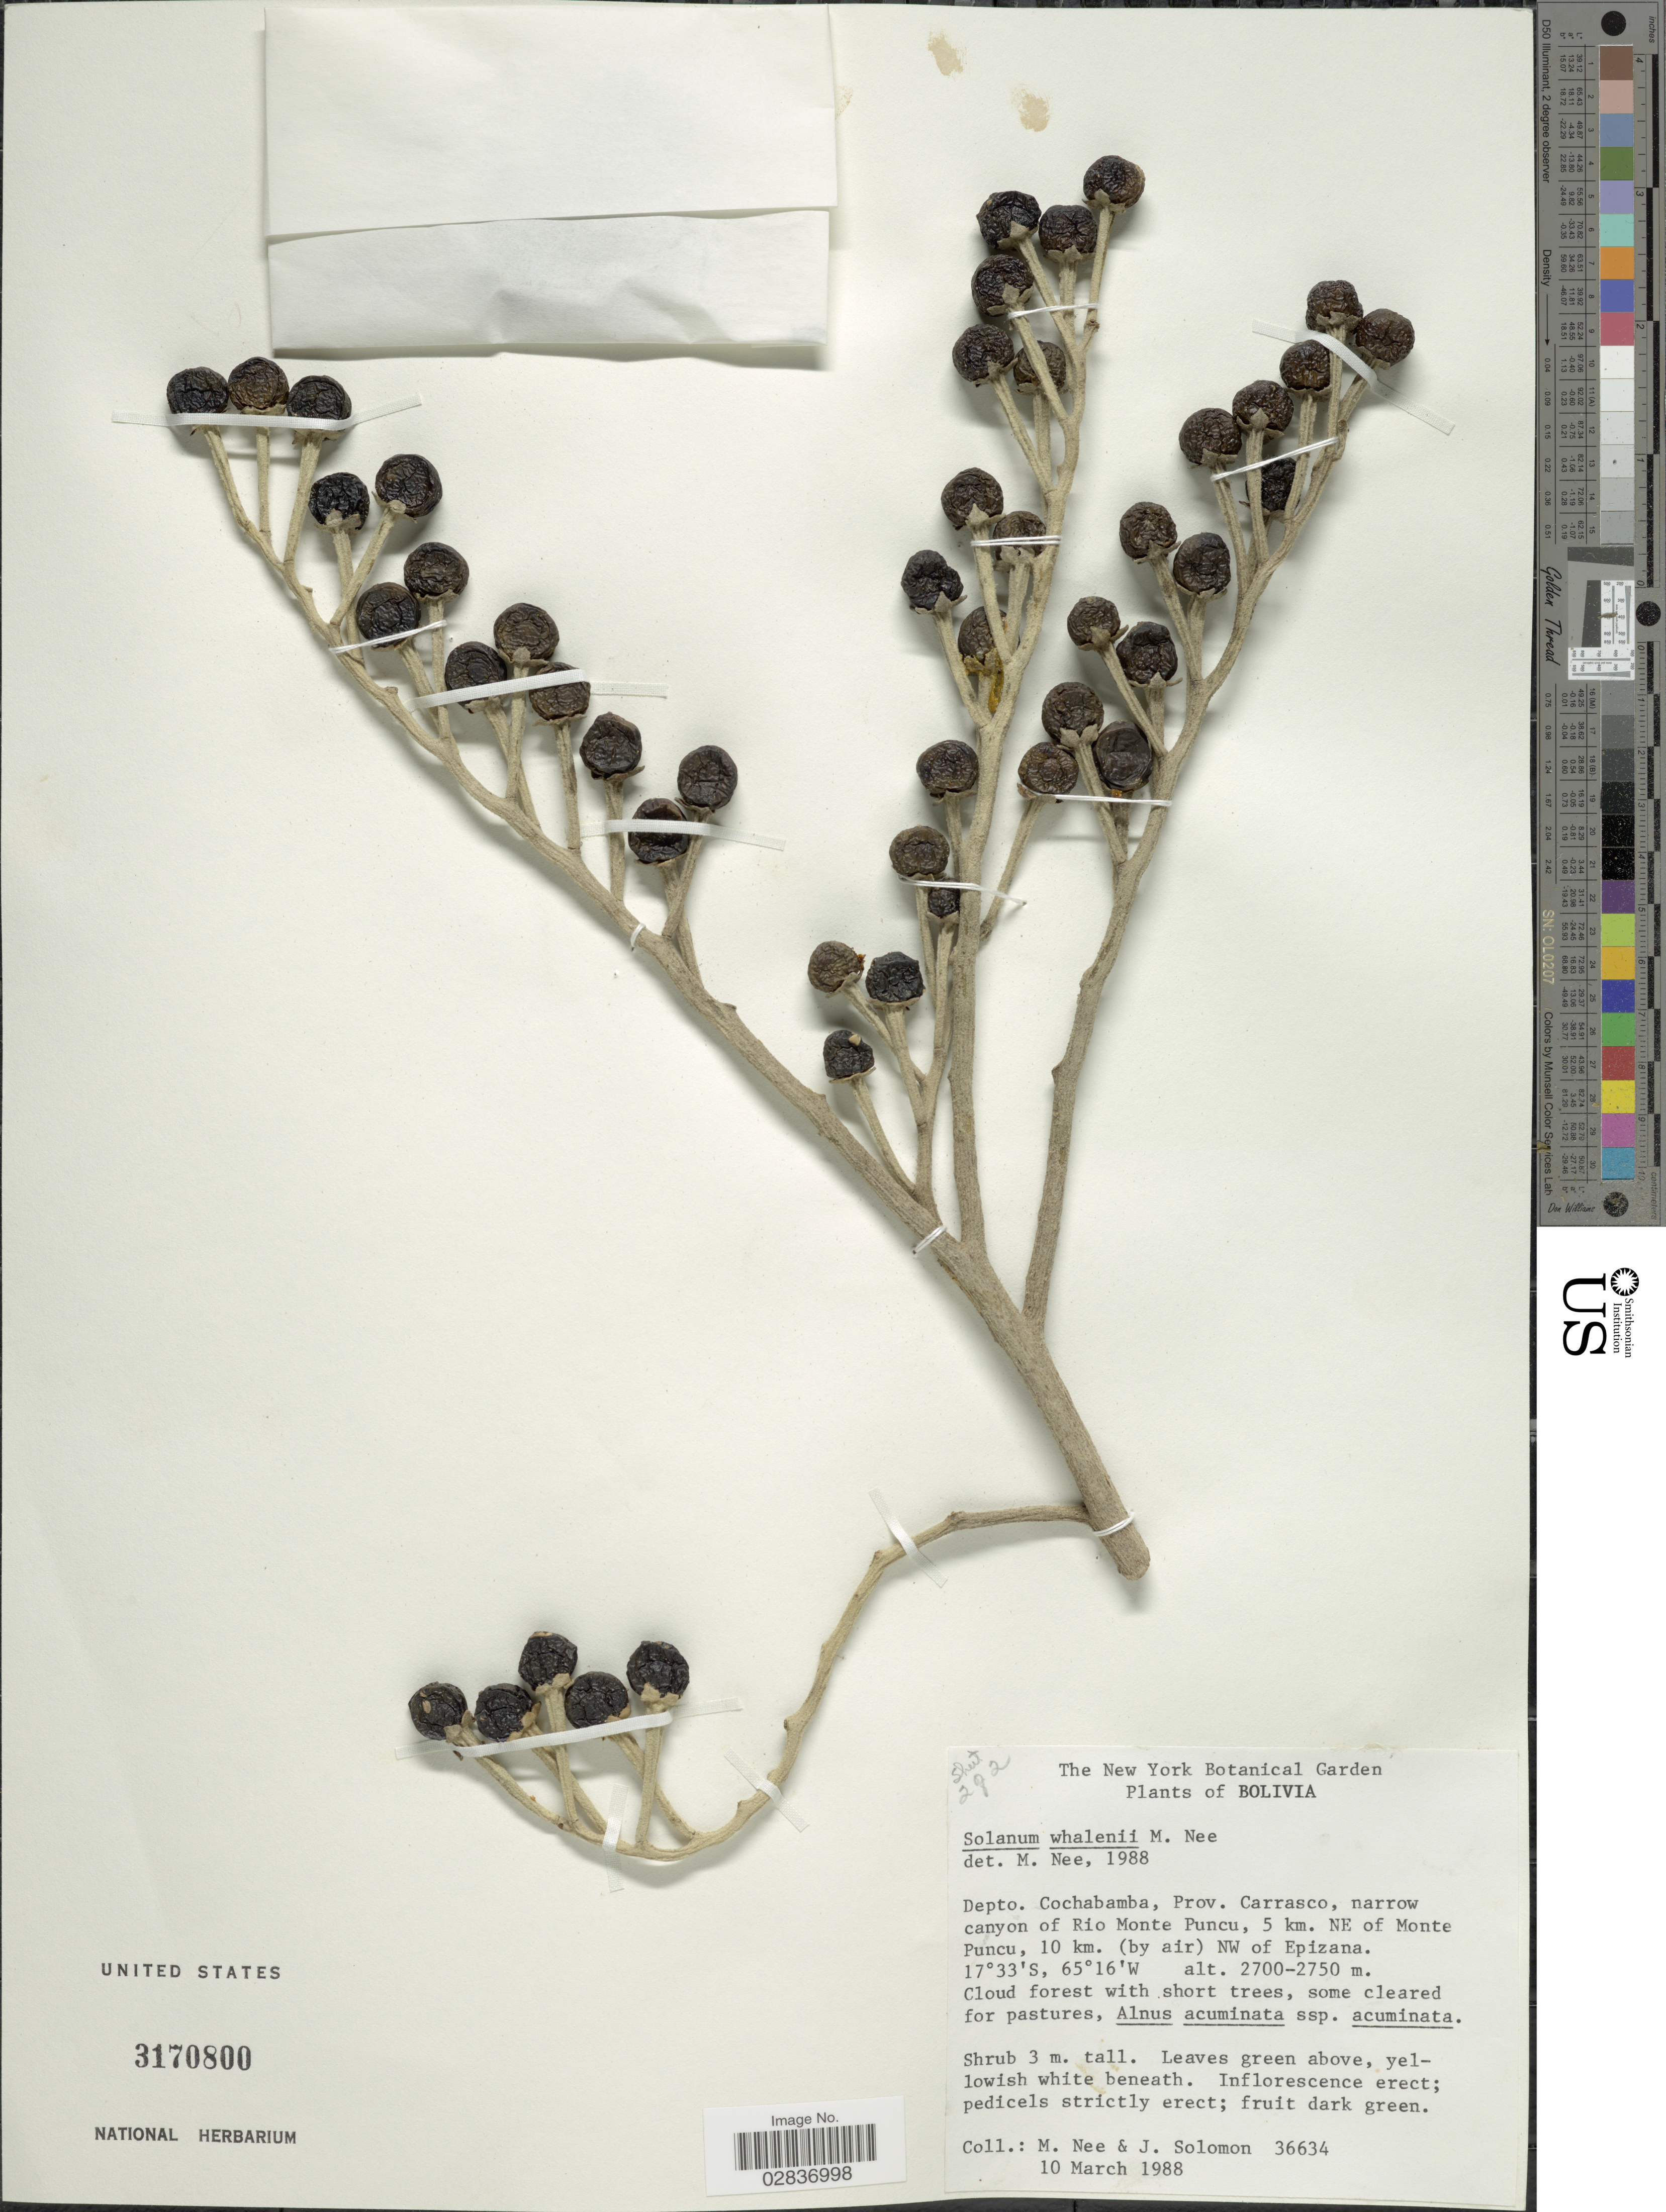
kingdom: Plantae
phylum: Tracheophyta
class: Magnoliopsida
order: Solanales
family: Solanaceae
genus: Solanum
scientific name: Solanum whalenii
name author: M. Nee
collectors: M. Nee & J. Solomon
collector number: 36634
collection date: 1988-03-10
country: Bolivia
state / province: Cochabamba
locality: Depto. Cochabamba, Prov. Carrasco, narrow canyon of Rio Monte Puncu, 5 km. NE of Monte Puncu, 10 km. (by air) NW of Epizana.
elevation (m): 2700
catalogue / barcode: US 3170800